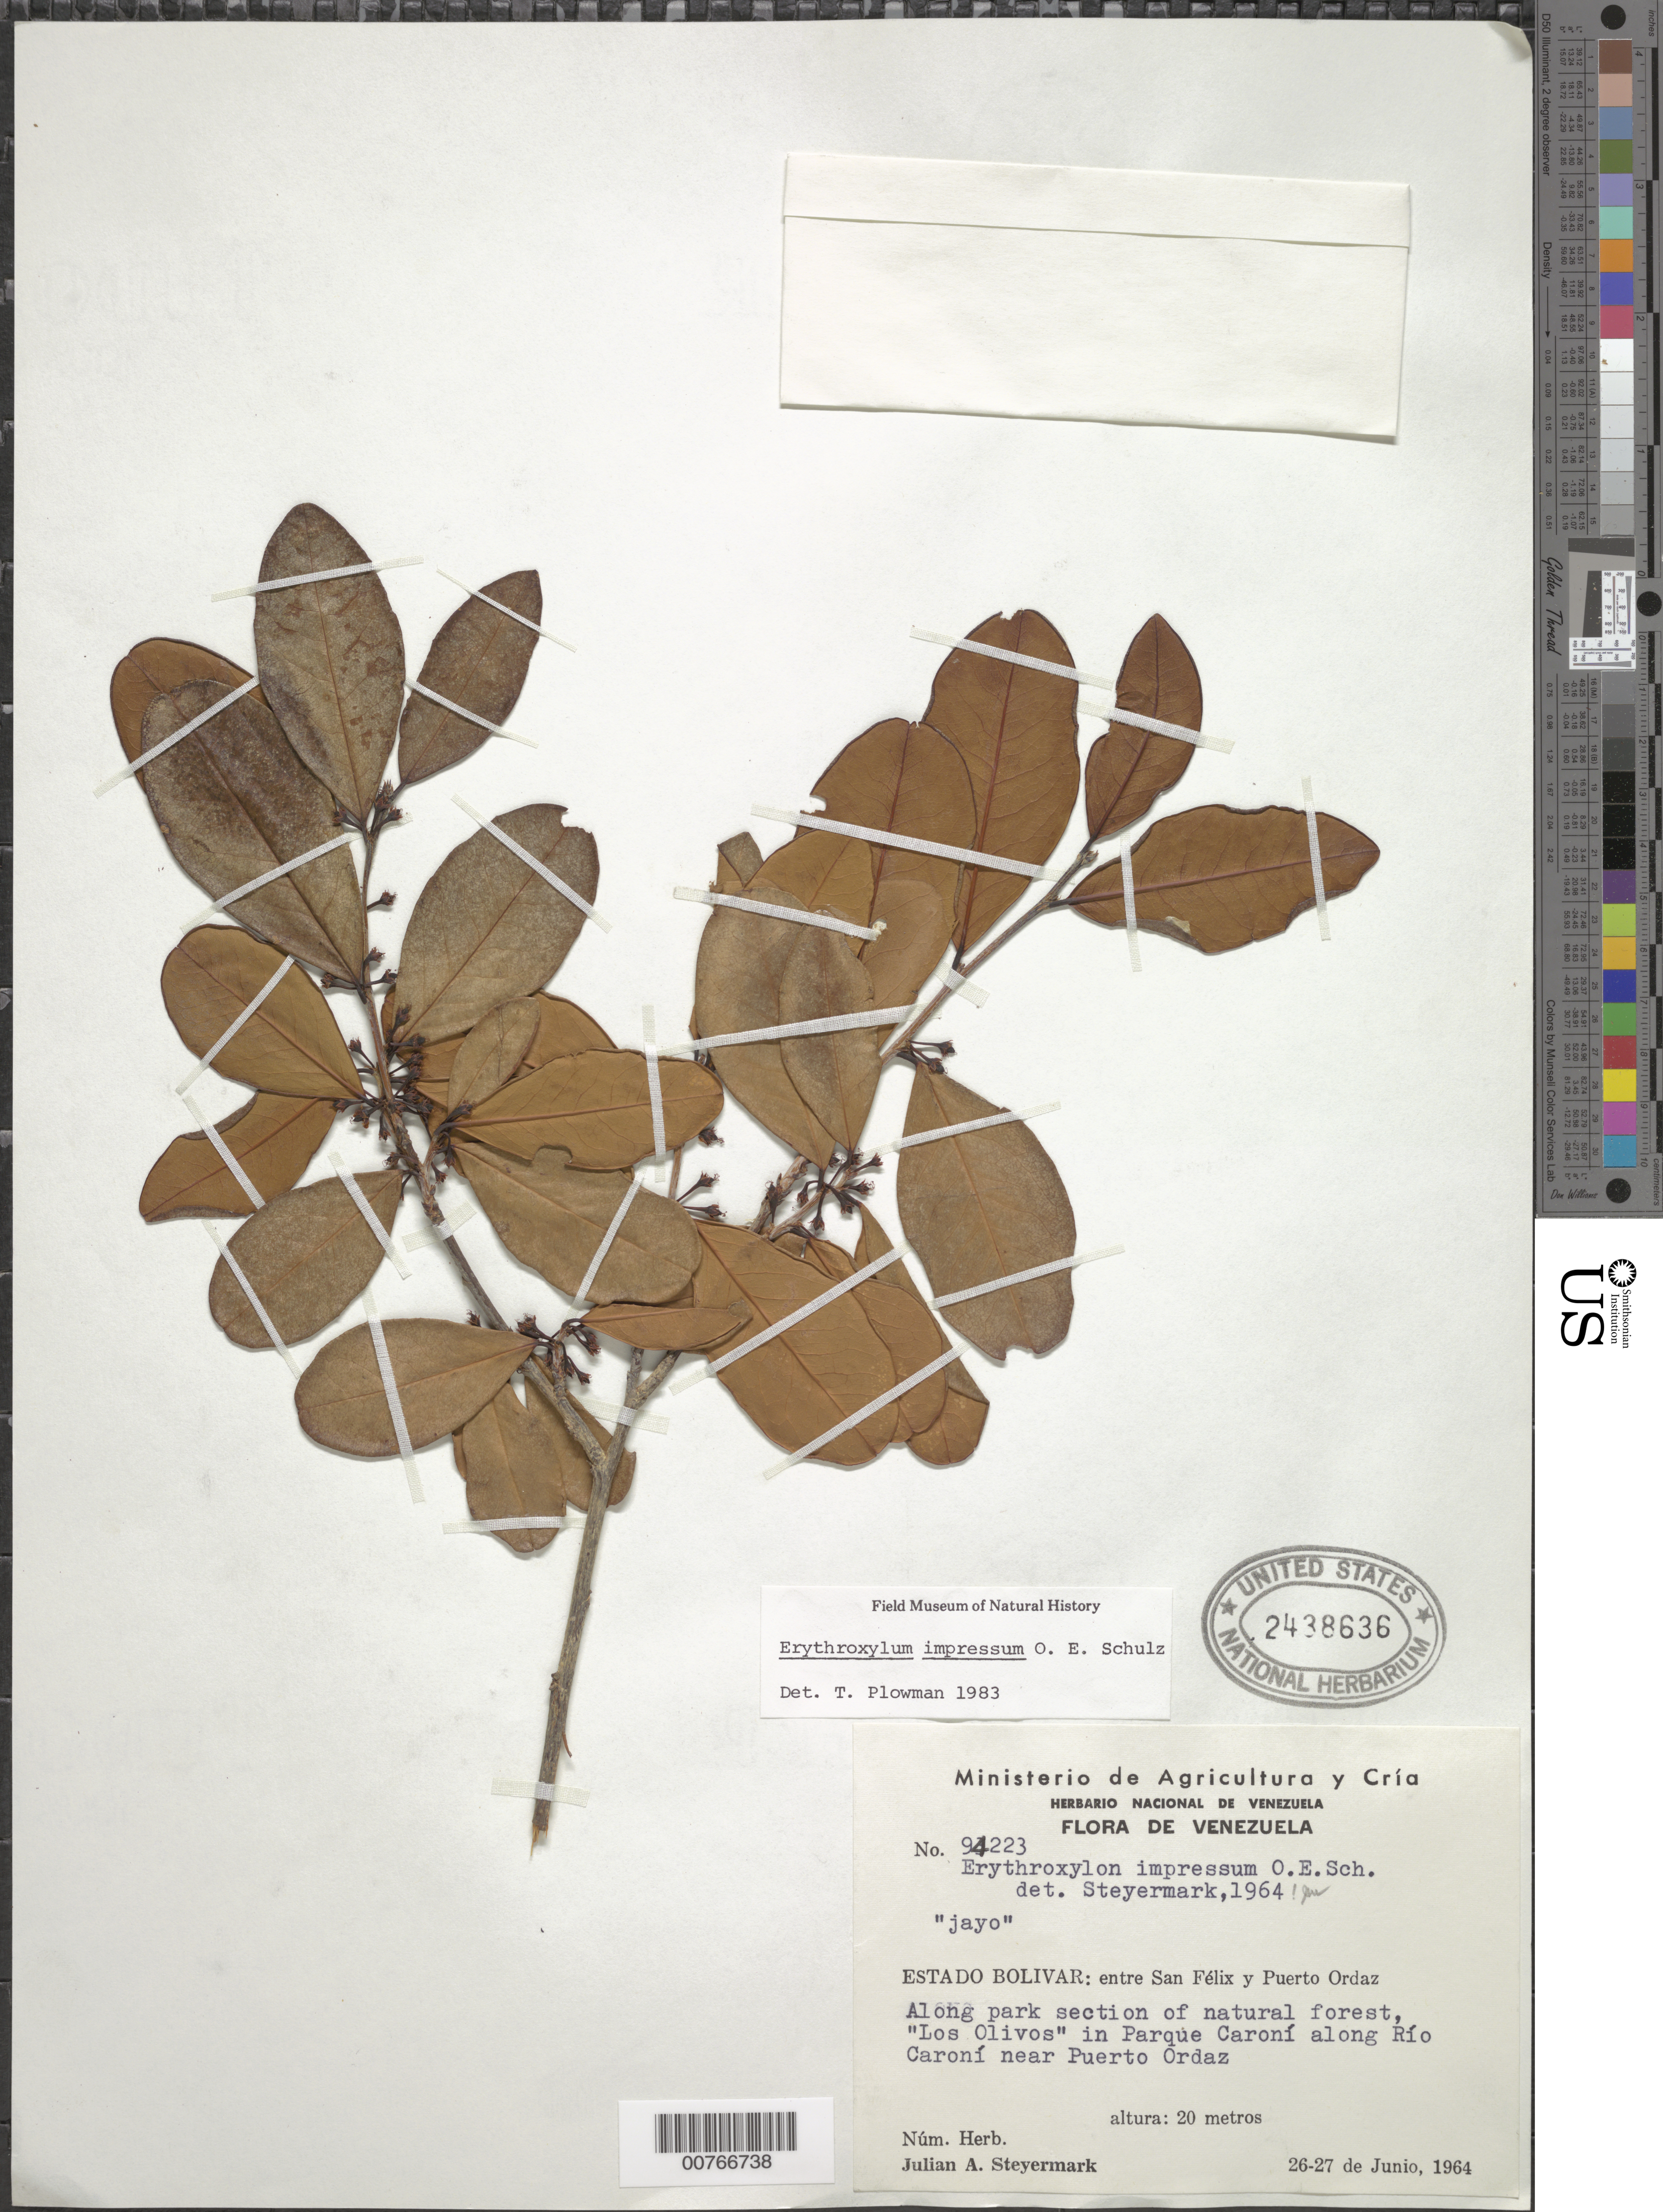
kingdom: Plantae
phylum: Tracheophyta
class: Magnoliopsida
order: Malpighiales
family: Erythroxylaceae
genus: Erythroxylum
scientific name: Erythroxylum impressum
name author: O.E. Schulz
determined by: Plowman, Timothy C.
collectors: J. Steyermark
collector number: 94223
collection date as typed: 26-Jun-64 to 27-Jun-64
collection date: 1964-06-26/1964-06-27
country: Venezuela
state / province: Bolívar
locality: San Félix to Puerto Ordaz; "Los Olivos" (Olive trees), Parque Caroní along Río Caroní, near Puerto Ordaz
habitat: Along park section of natural forest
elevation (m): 20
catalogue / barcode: US 2438636